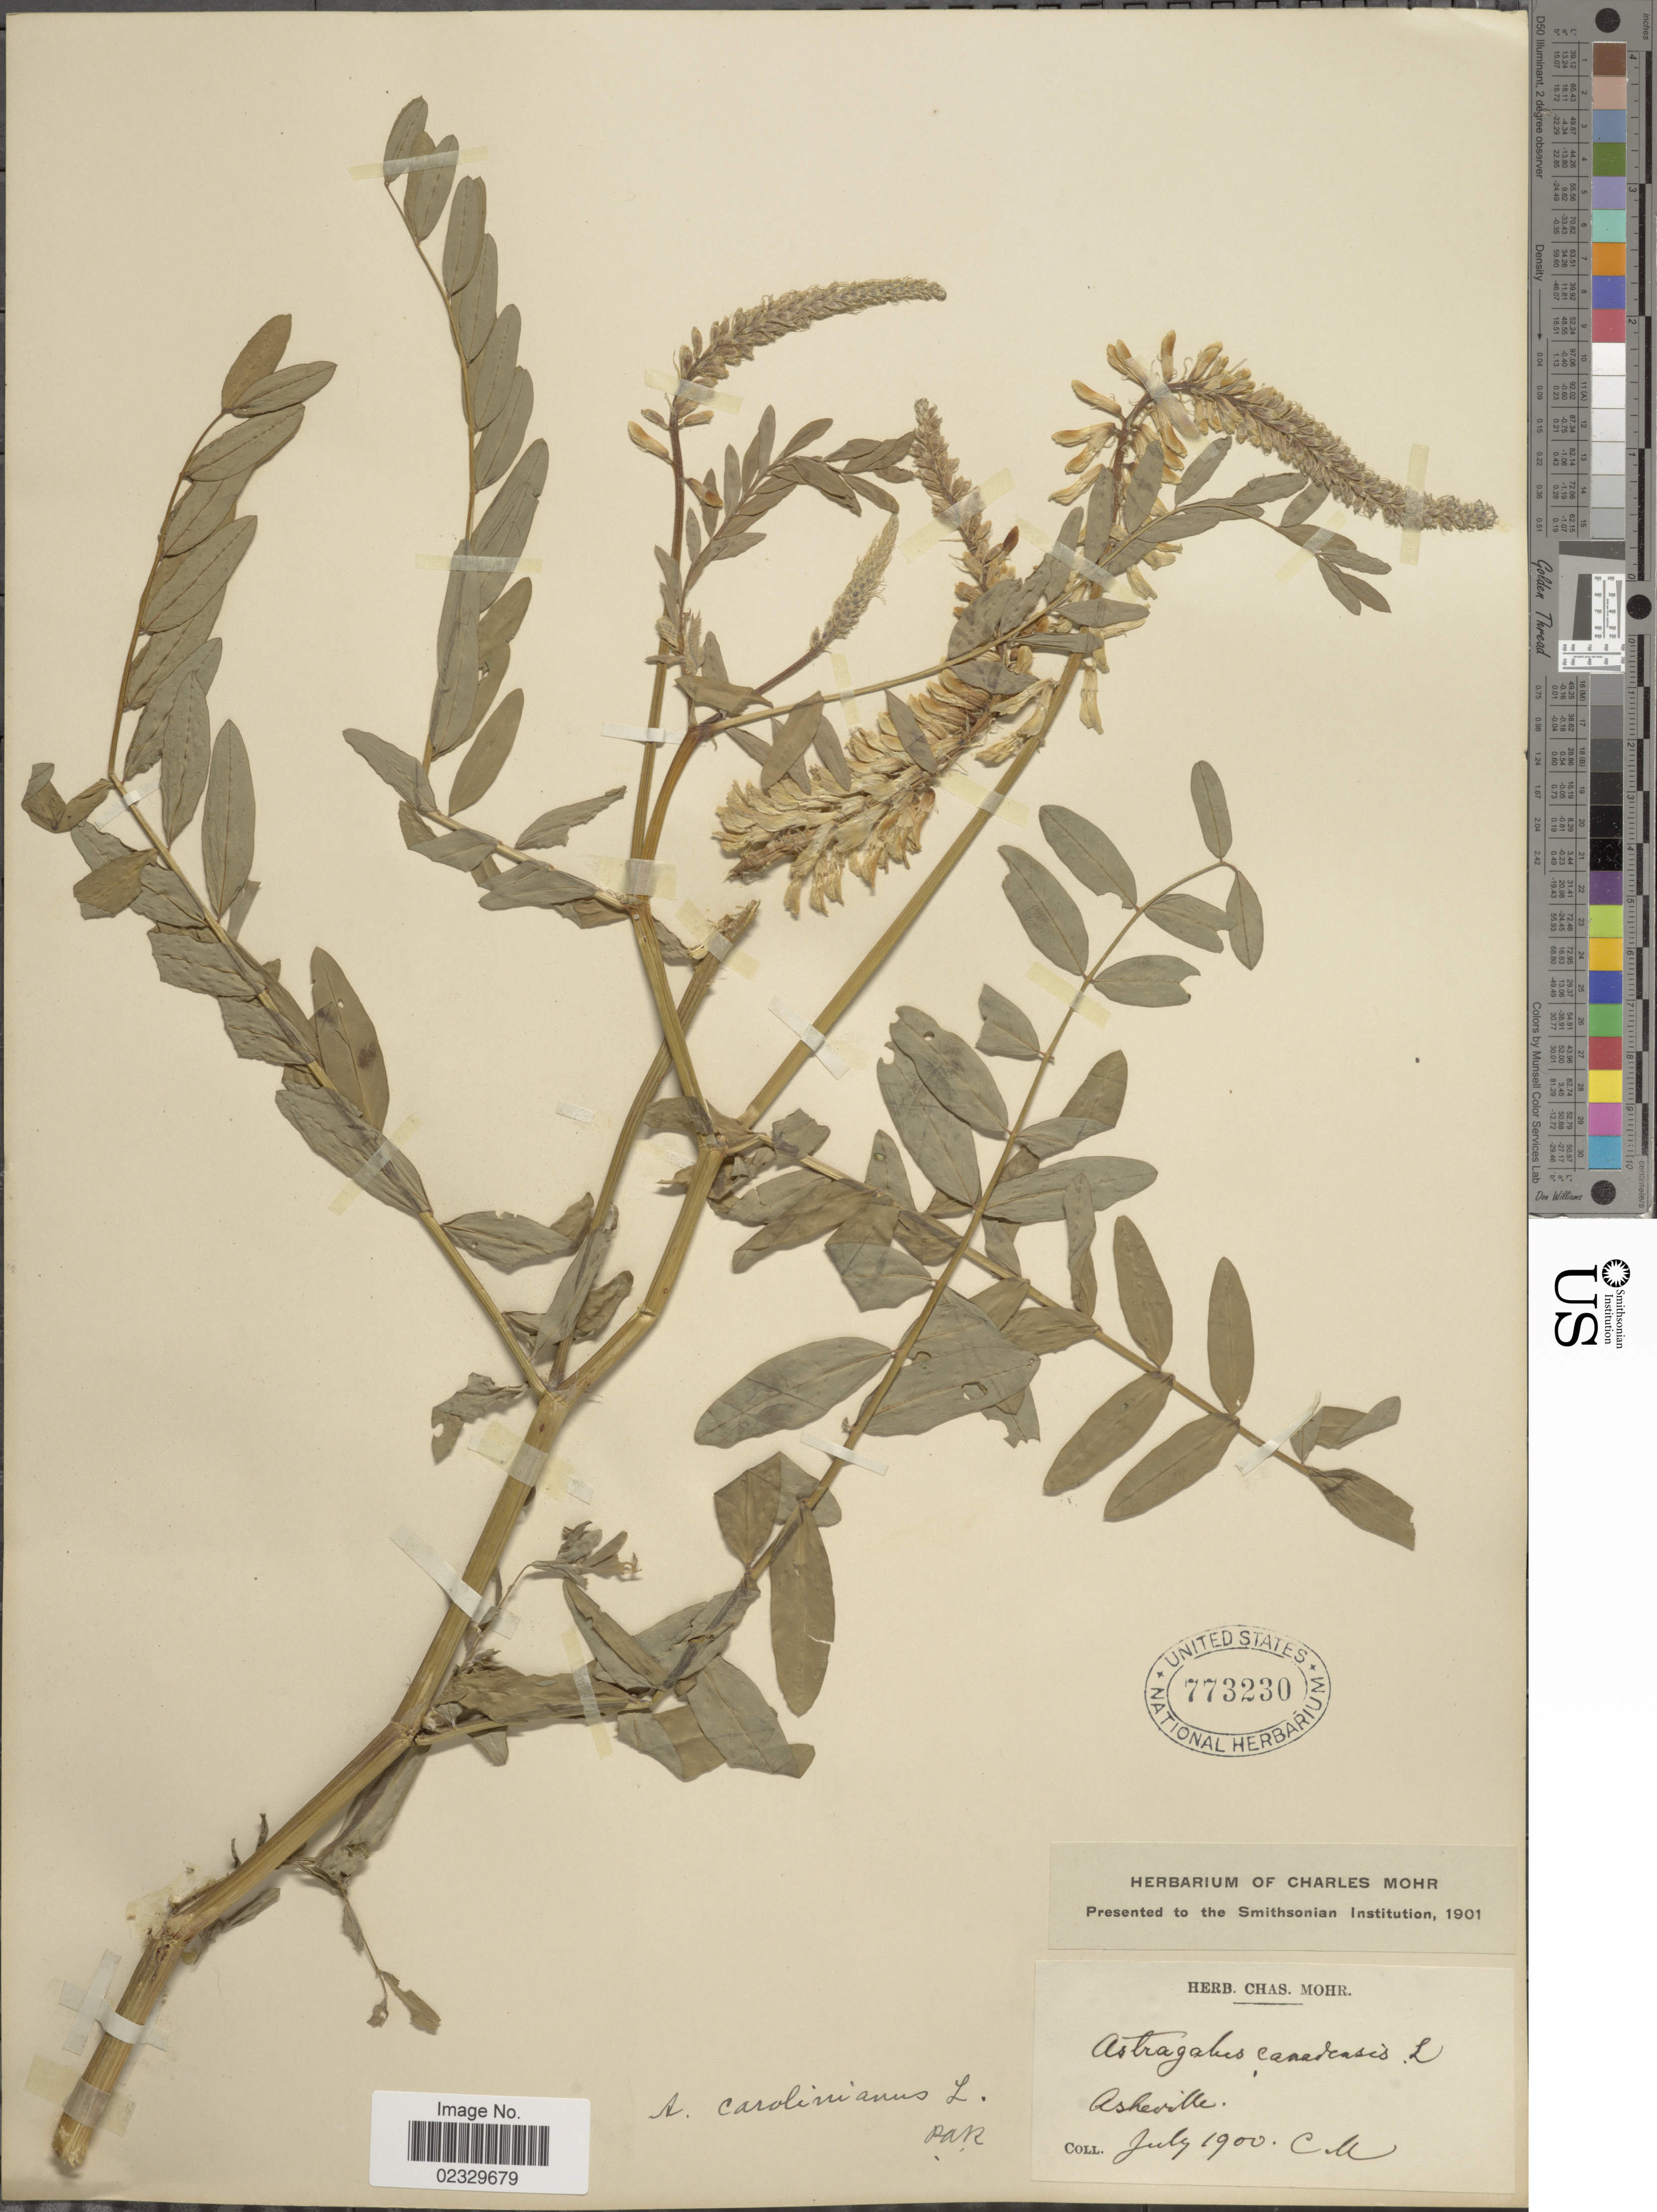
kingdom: Plantae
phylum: Tracheophyta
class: Magnoliopsida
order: Fabales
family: Fabaceae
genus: Astragalus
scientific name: Astragalus canadensis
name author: L.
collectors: Mohr, C. T. (herbarium)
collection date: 1900-07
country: United States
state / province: North Carolina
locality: Asheville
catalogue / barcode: US 773230